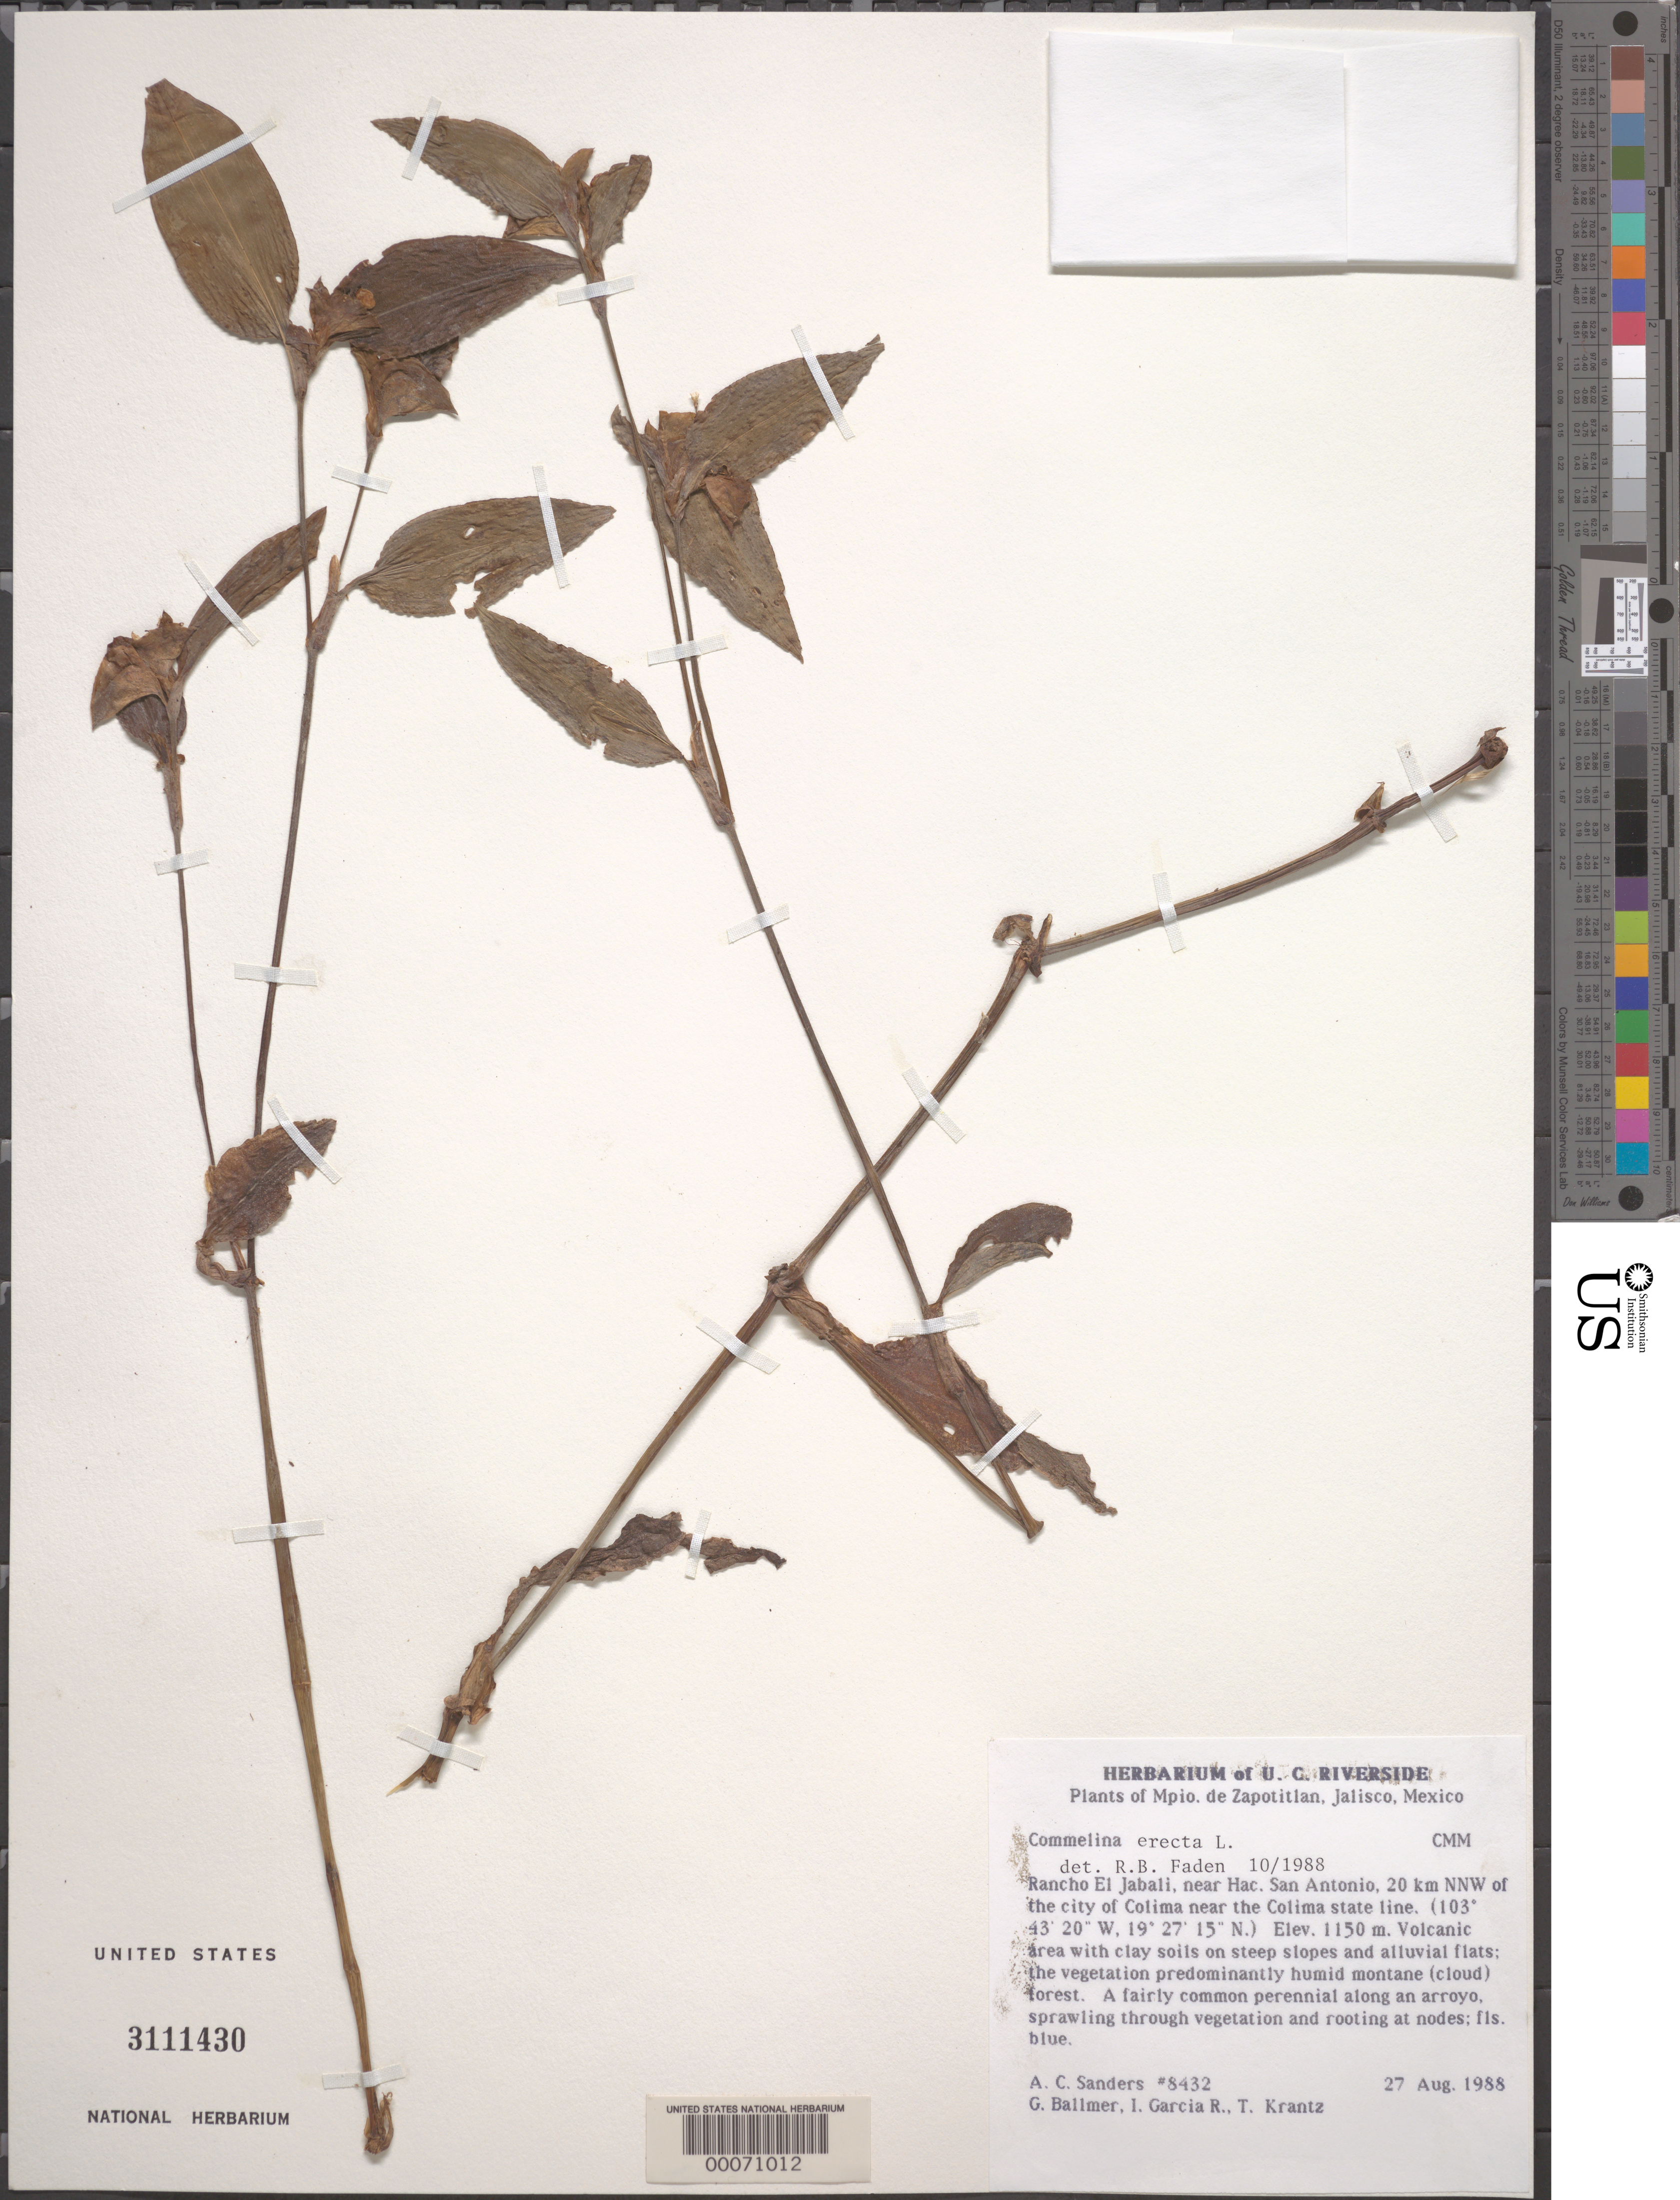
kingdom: Plantae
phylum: Tracheophyta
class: Liliopsida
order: Commelinales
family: Commelinaceae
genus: Commelina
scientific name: Commelina erecta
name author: L.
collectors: A. Sanders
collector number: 8432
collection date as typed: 27 Aug 1988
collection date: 1988-08-27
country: Mexico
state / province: Jalisco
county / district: Zapotitlán de Vadillo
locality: Zapotitlan Mun., Rancho El Jabali, near Hac. San Antonio 20 km NNW of city of Colima near Colima state line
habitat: Volcanic area with clay soils on steep slopes and alluvial flats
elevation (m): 1150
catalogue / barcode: US 3111430